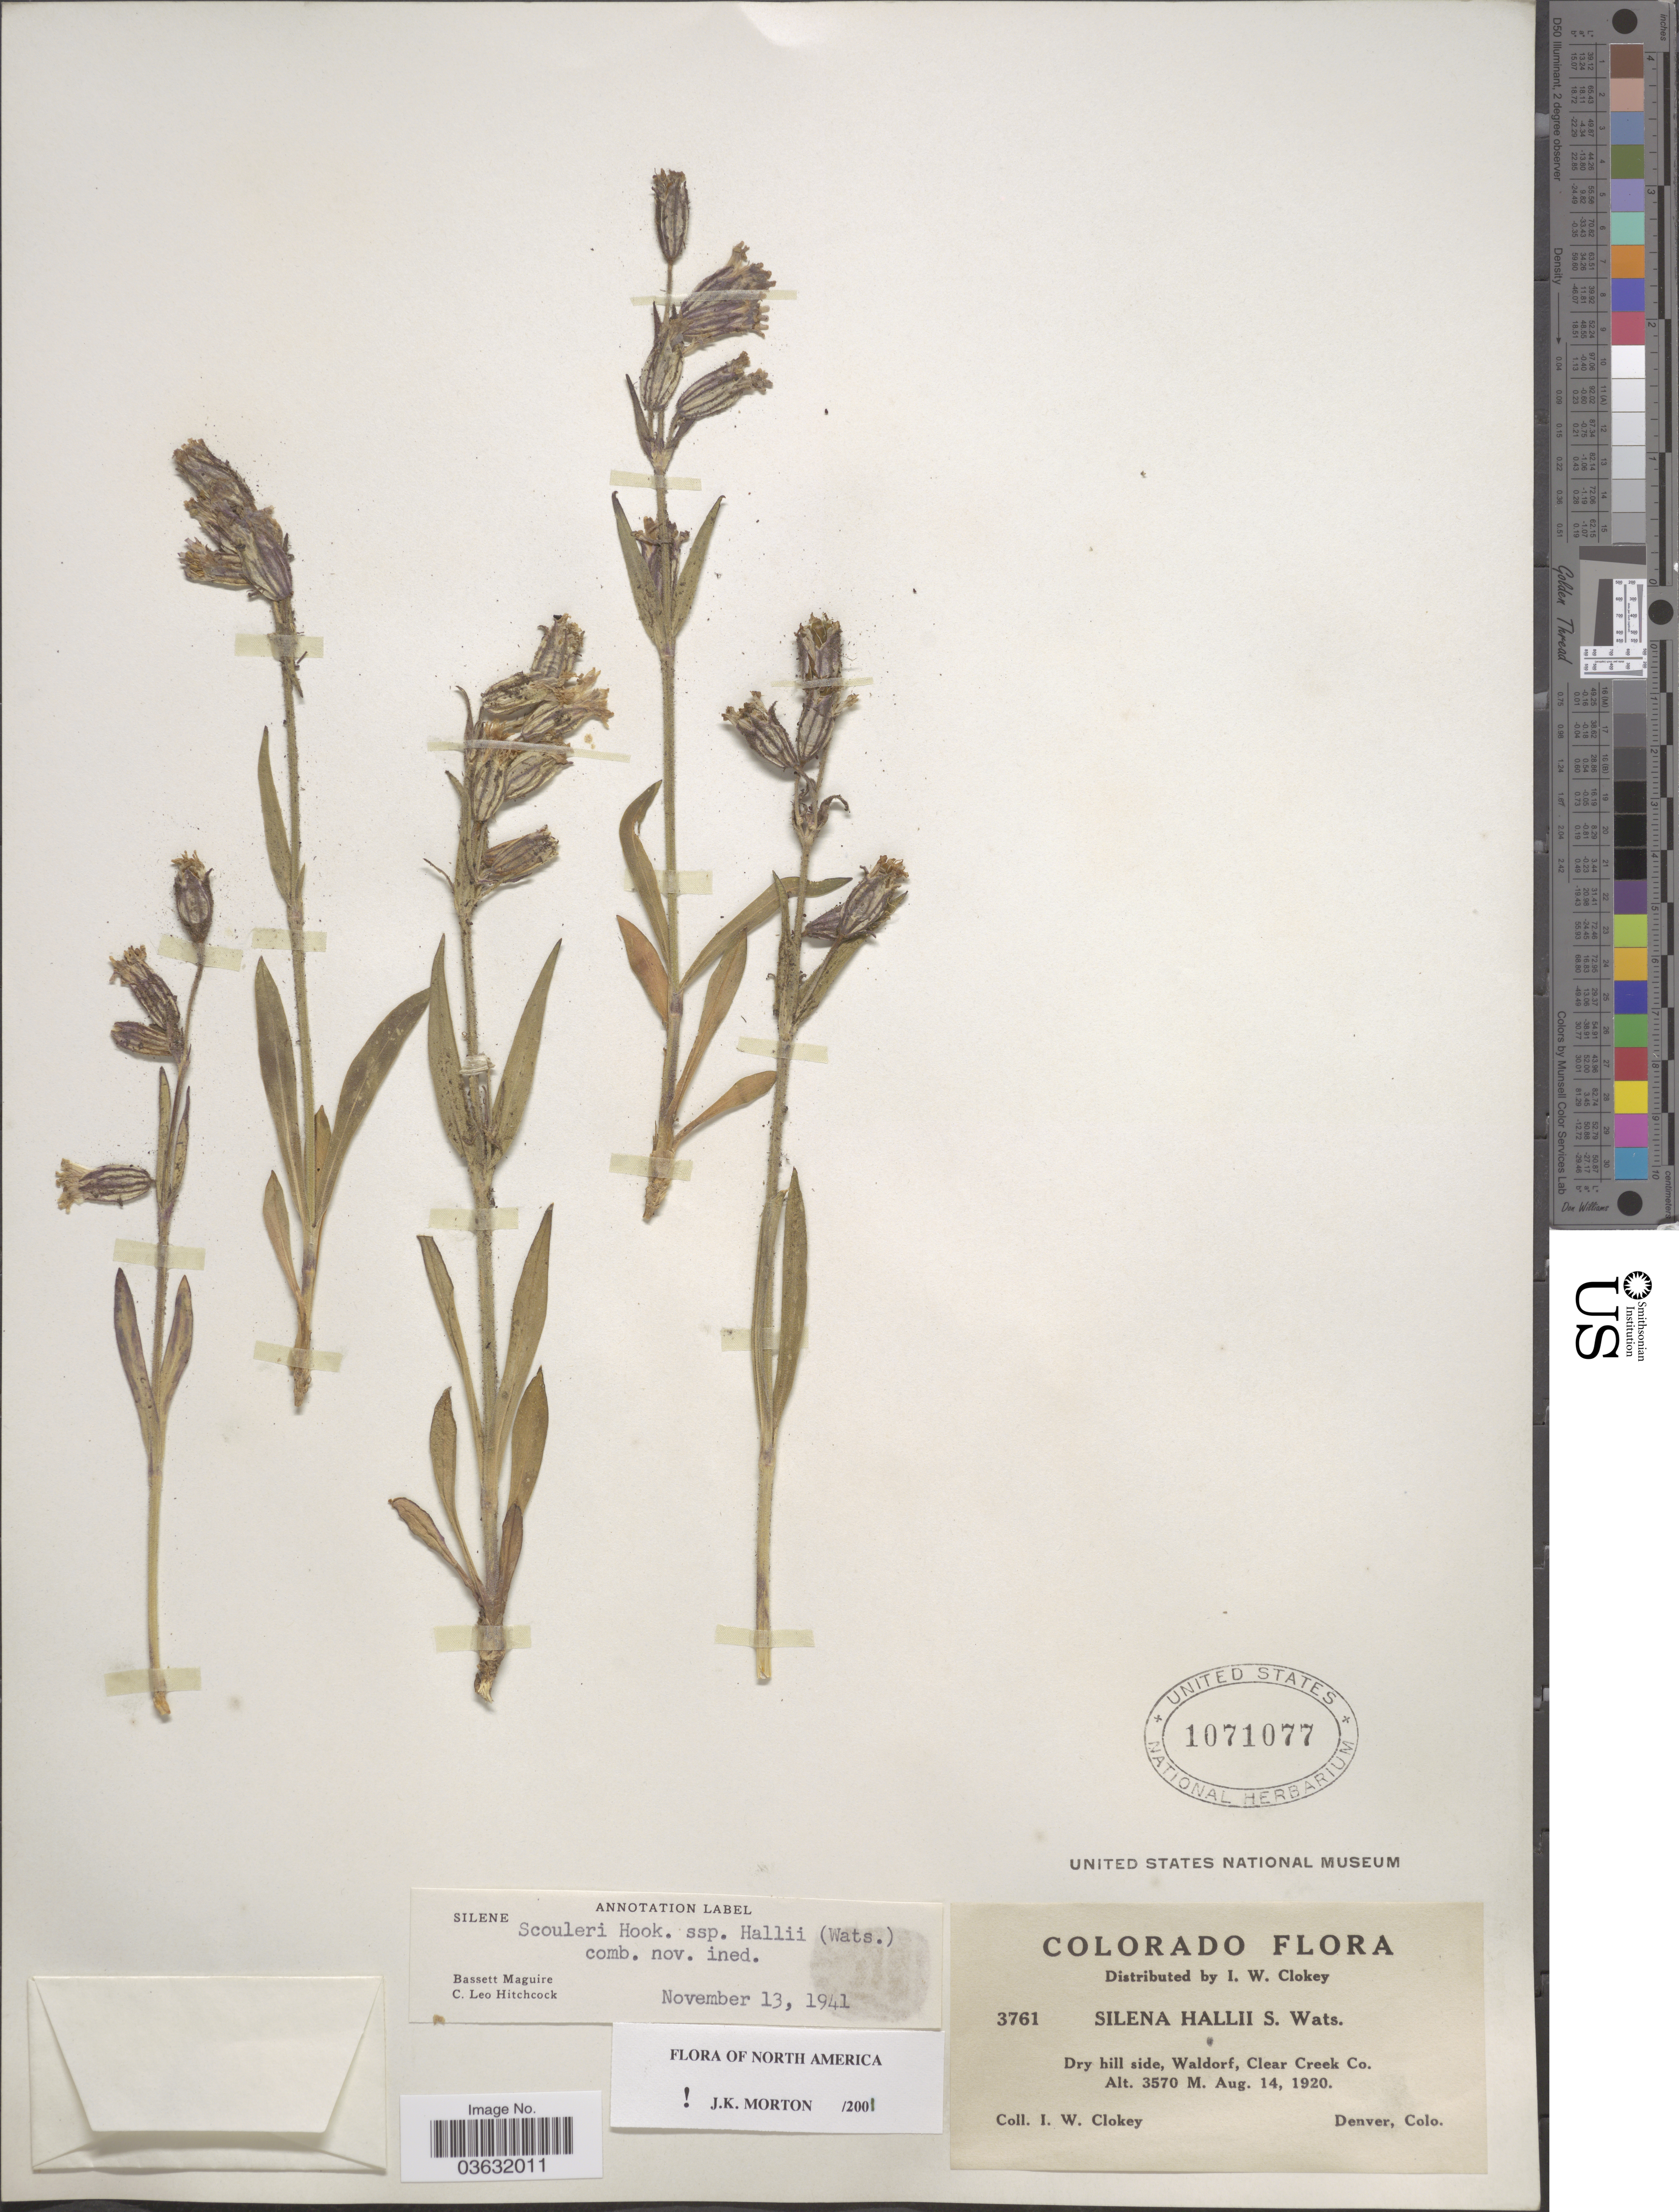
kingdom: Plantae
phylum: Tracheophyta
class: Magnoliopsida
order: Caryophyllales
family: Caryophyllaceae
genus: Silene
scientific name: Silene scouleri subsp. hallii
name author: (S. Watson) C.L. Hitchc. & Maguire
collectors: I. W. Clokey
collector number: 3761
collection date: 1920-08-14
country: United States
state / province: Colorado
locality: Waldorf, Clear Creek Co.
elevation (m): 3570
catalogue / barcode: US 1071077